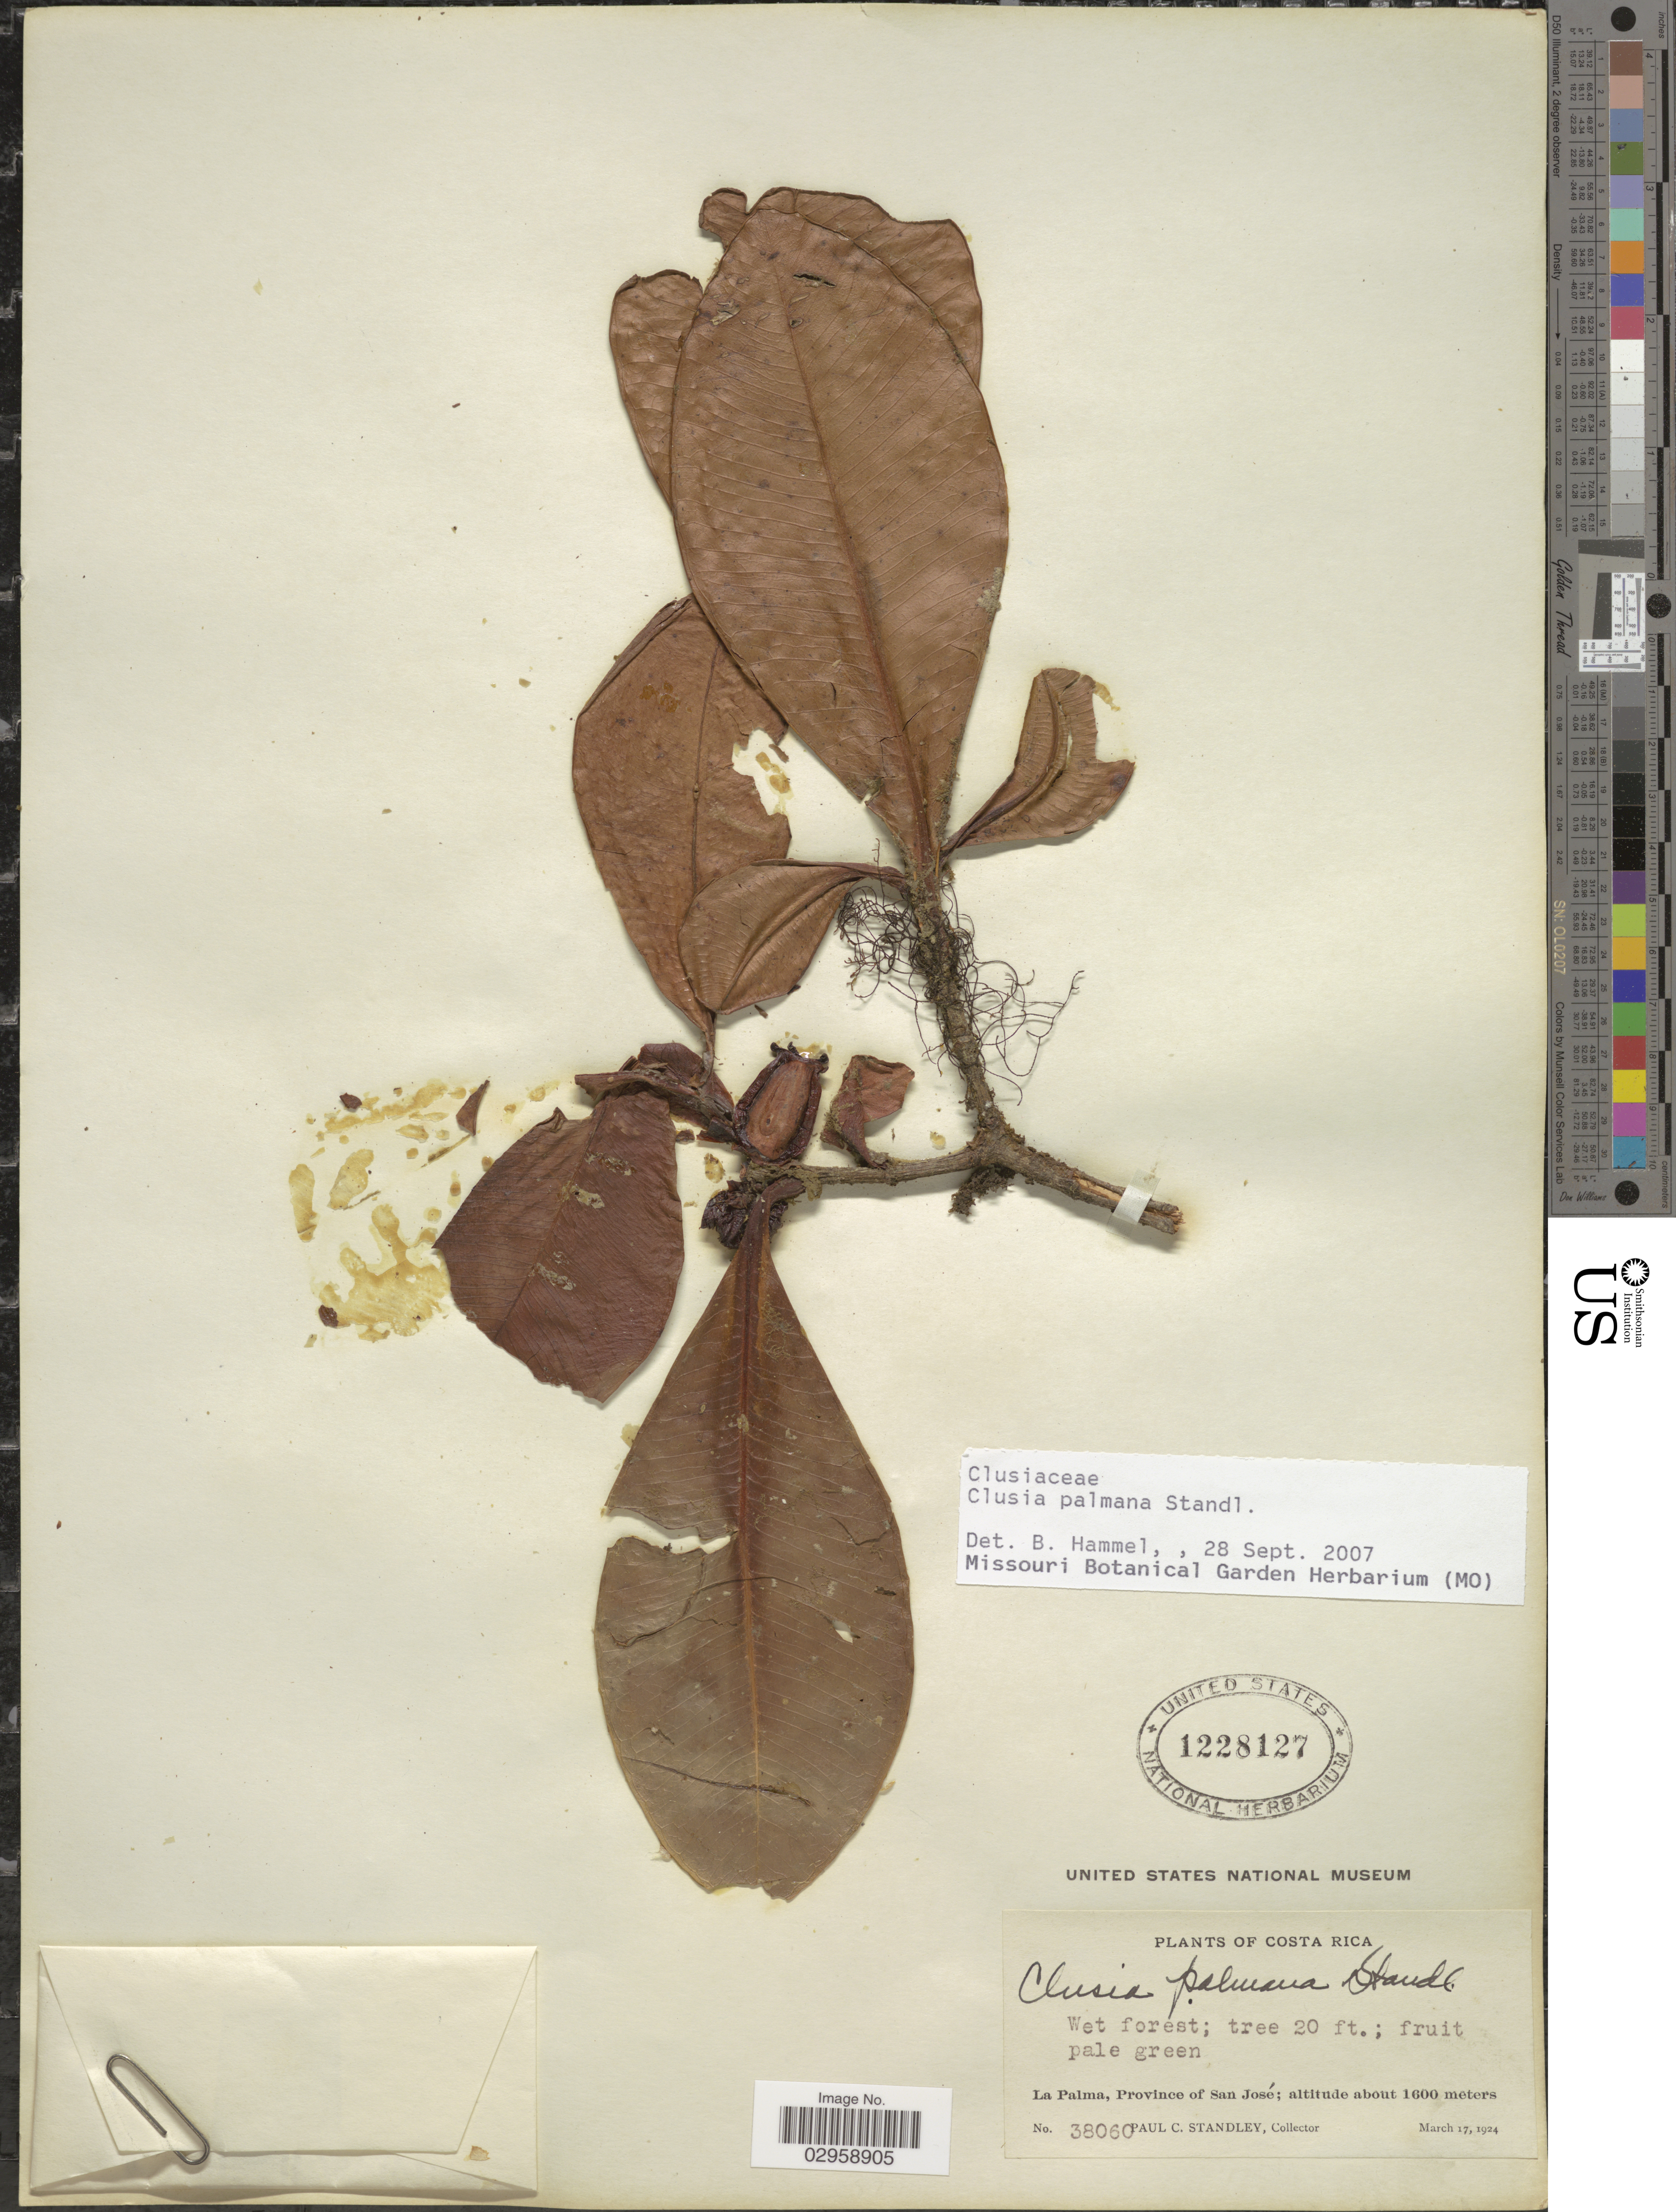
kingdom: Plantae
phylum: Tracheophyta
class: Magnoliopsida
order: Malpighiales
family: Clusiaceae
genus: Clusia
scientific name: Clusia palmana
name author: Standl.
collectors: P. C. Standley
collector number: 38060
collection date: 1924-03-17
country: Costa Rica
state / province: San José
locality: La Palma.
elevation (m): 1600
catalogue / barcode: US 1228127